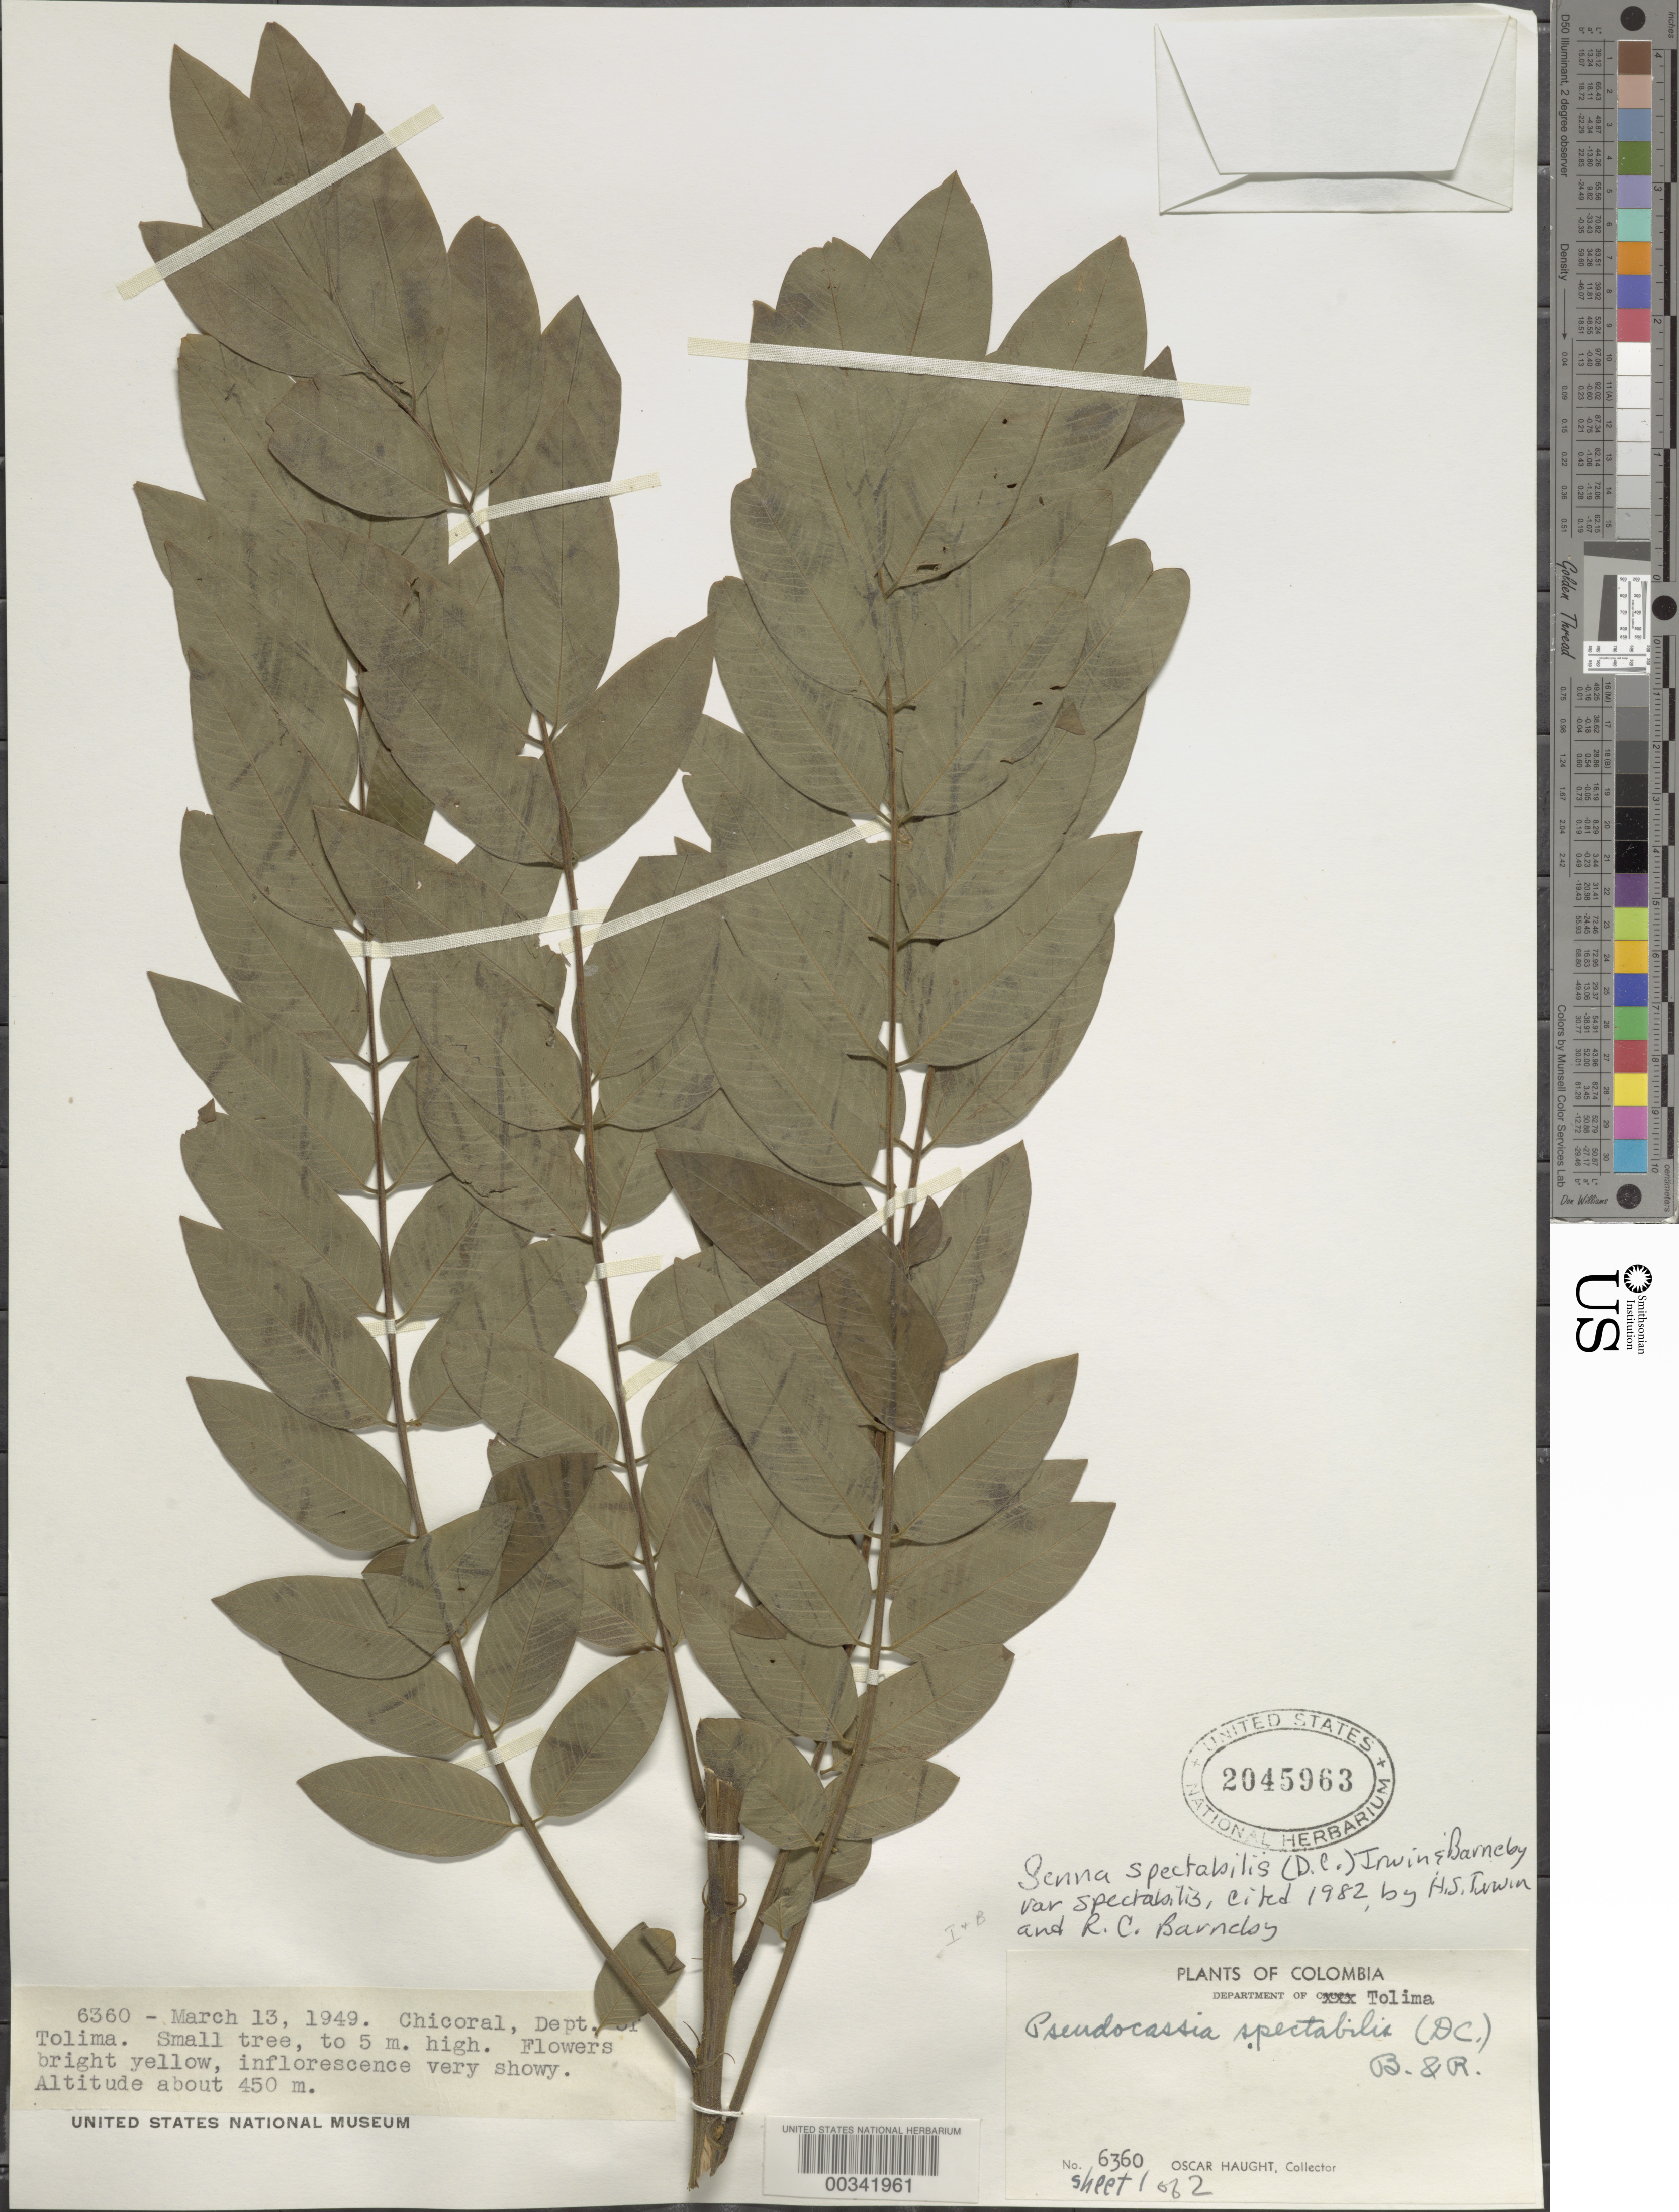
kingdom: Plantae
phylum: Tracheophyta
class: Magnoliopsida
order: Fabales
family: Fabaceae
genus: Senna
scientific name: Senna spectabilis var. spectabilis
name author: (DC.) H.S. Irwin & Barneby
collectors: O. L. Haught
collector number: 6360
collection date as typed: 13 Mar 1949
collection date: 1949-03-13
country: Colombia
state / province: Tolima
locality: Chicoral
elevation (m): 450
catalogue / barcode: US 2045963